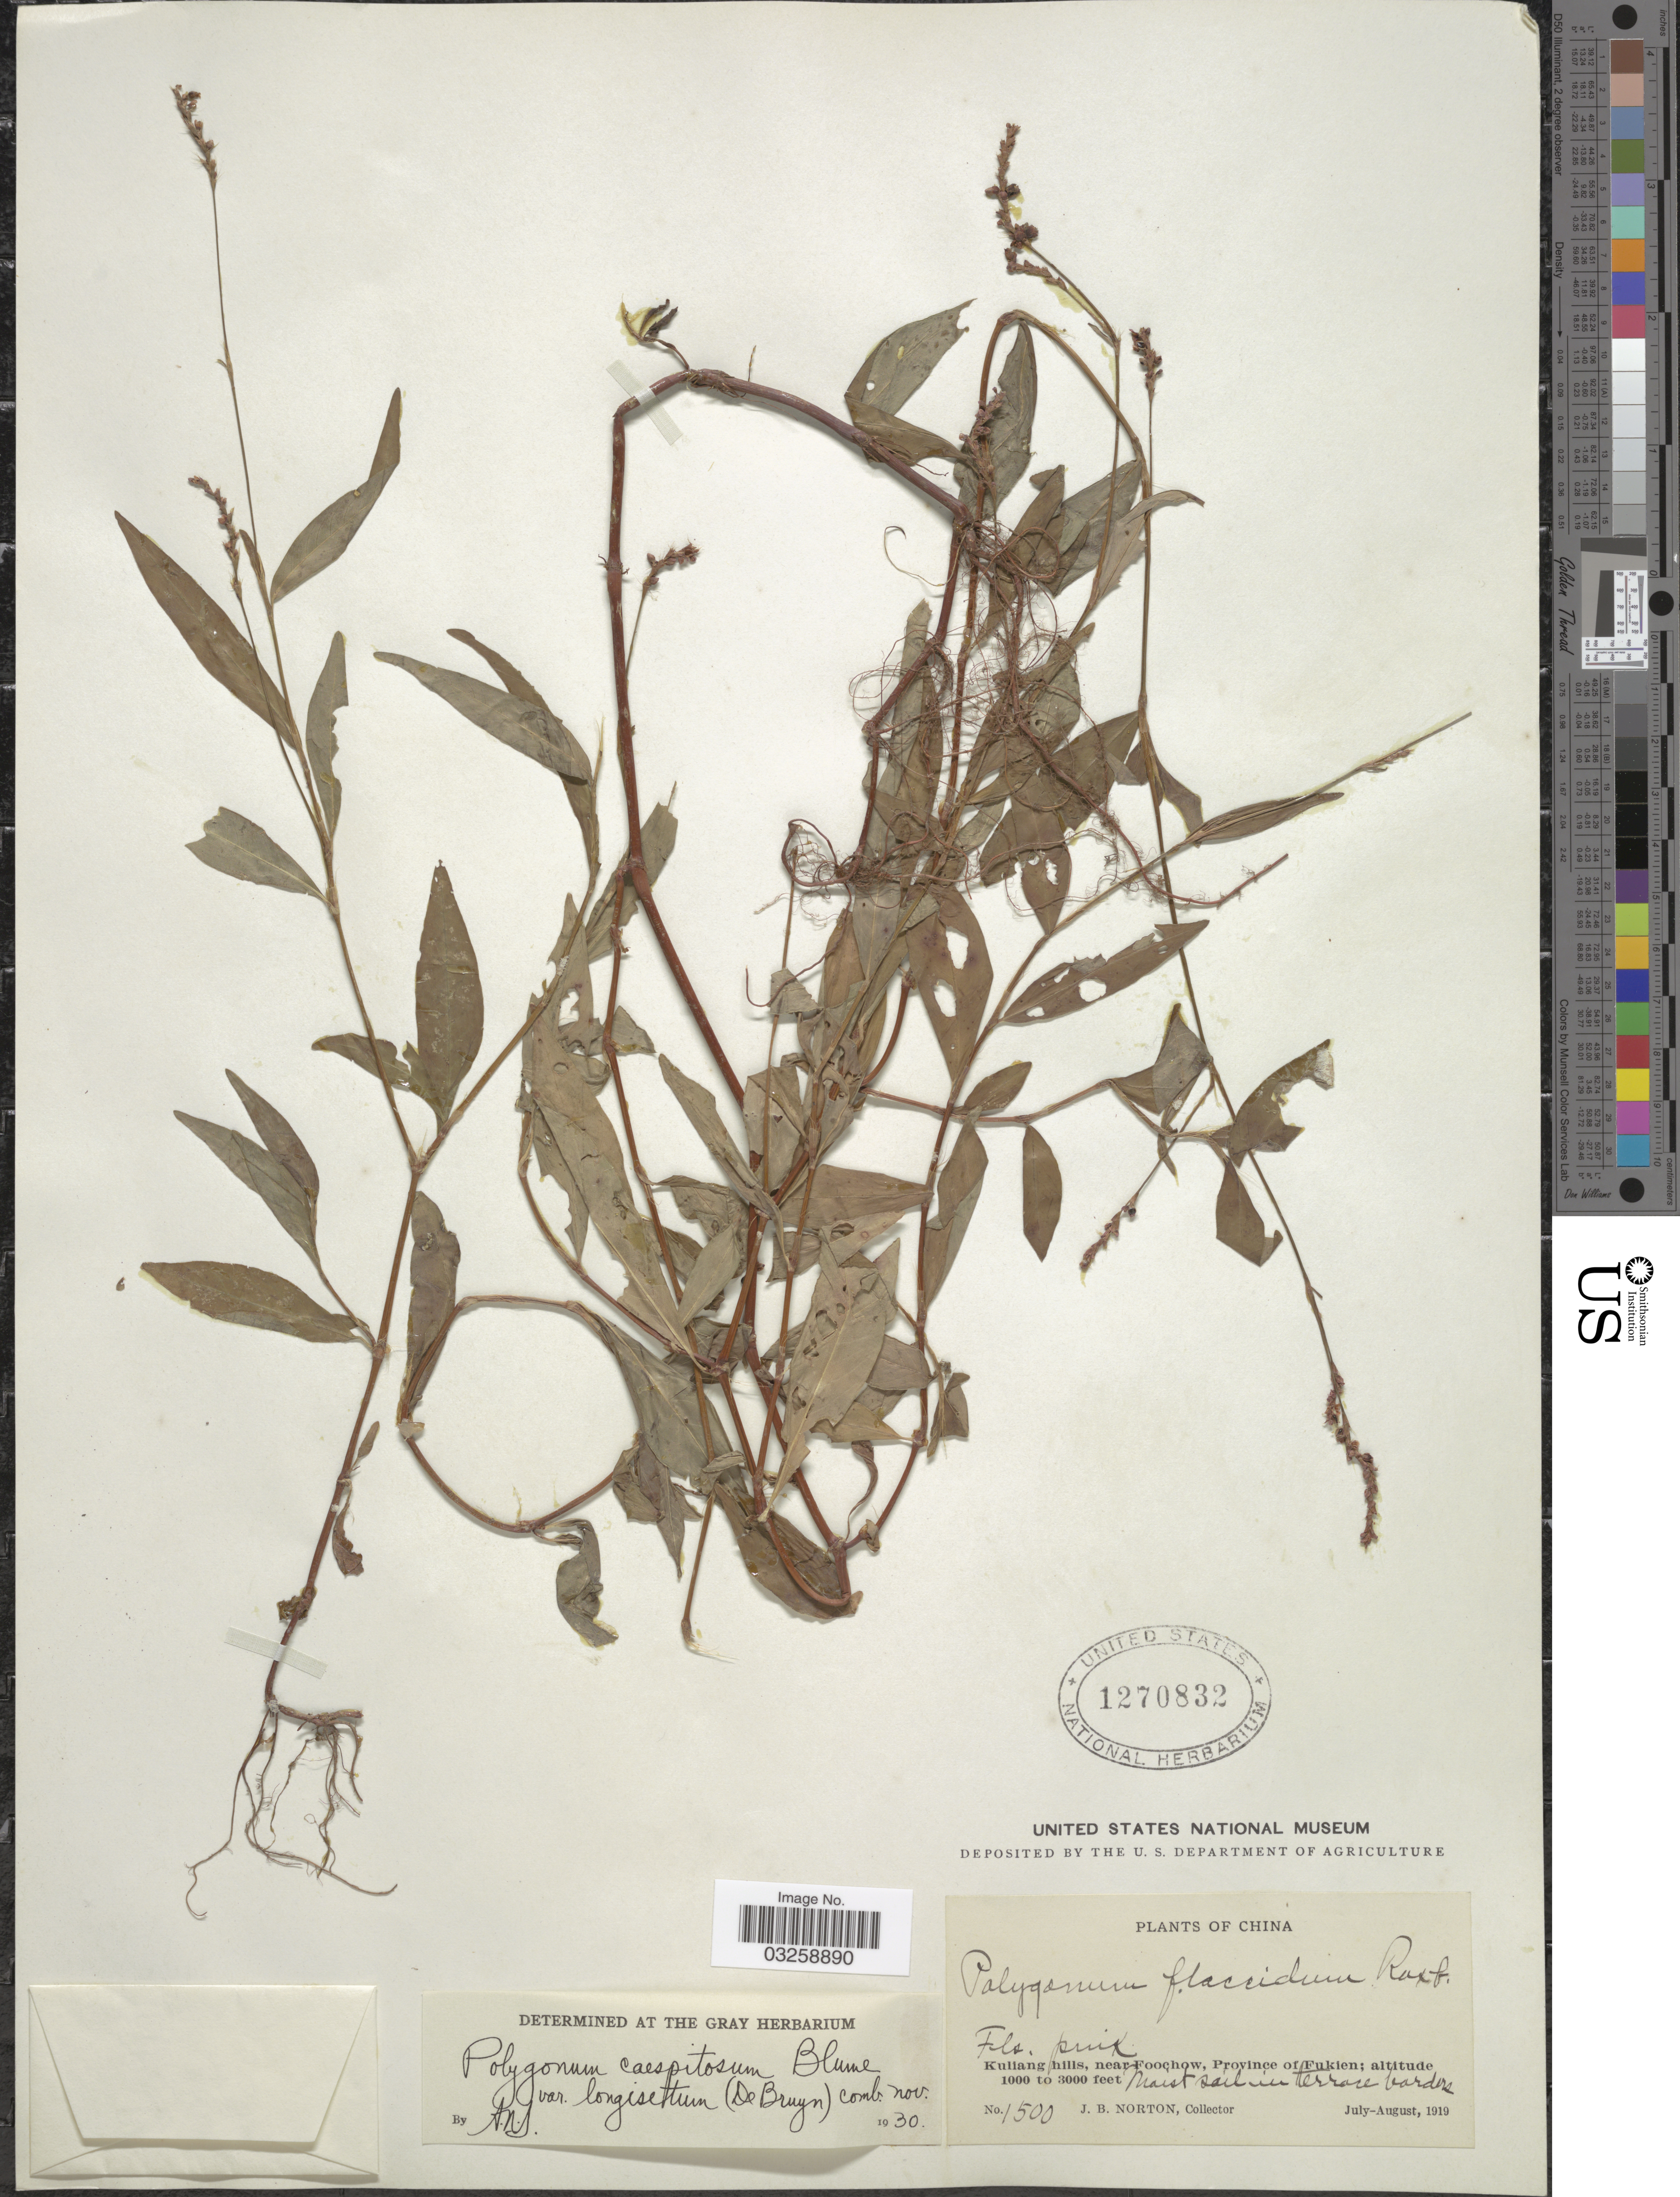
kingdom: Plantae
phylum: Tracheophyta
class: Magnoliopsida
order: Caryophyllales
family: Polygonaceae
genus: Polygonum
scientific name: Polygonum longisetum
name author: Bruijn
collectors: J. B. Norton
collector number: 1500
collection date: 1919-07/1919-08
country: China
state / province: Fujian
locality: Kuliang hills, near Foochow, Province of Fukien.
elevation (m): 305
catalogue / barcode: US 1270832